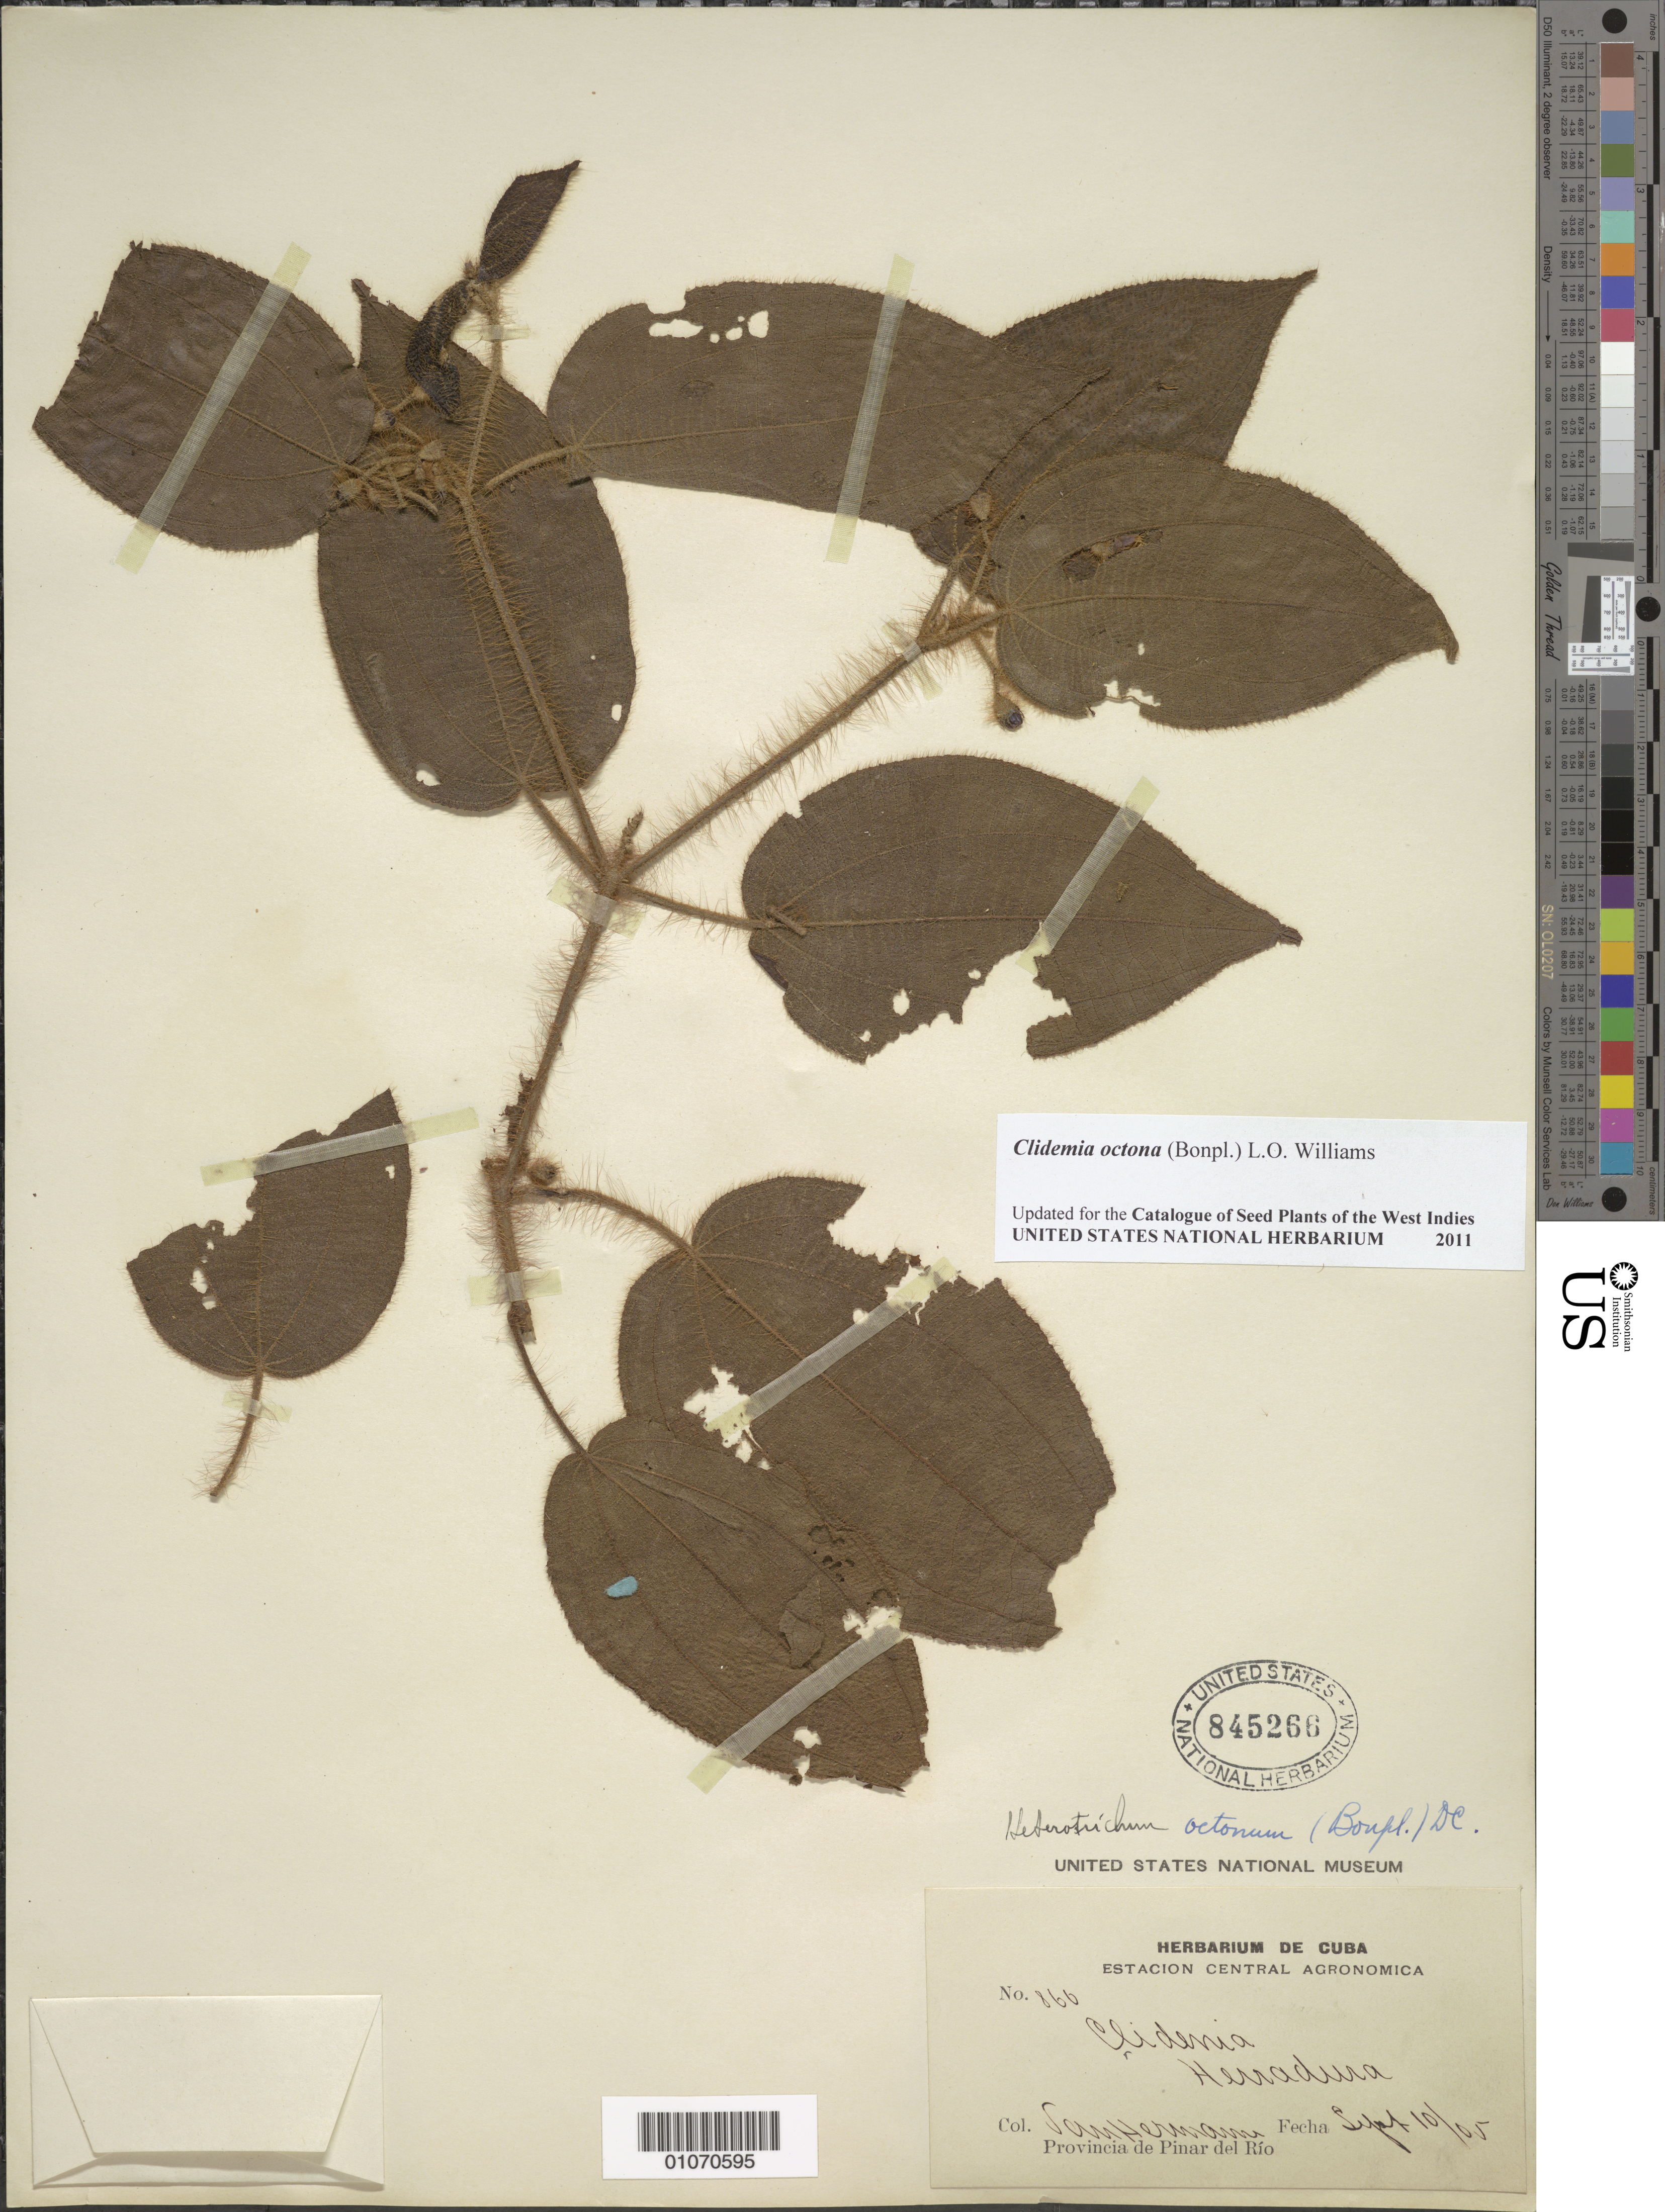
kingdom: Plantae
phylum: Tracheophyta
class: Magnoliopsida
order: Myrtales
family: Melastomataceae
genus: Clidemia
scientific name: Clidemia octona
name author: (Bonpl.) L.O. Williams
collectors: H. A. Van Hermann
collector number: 866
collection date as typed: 10 Sep 1905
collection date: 1905-09-10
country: Cuba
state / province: Pinar del Río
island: Cuba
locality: Herradura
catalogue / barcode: US 845266